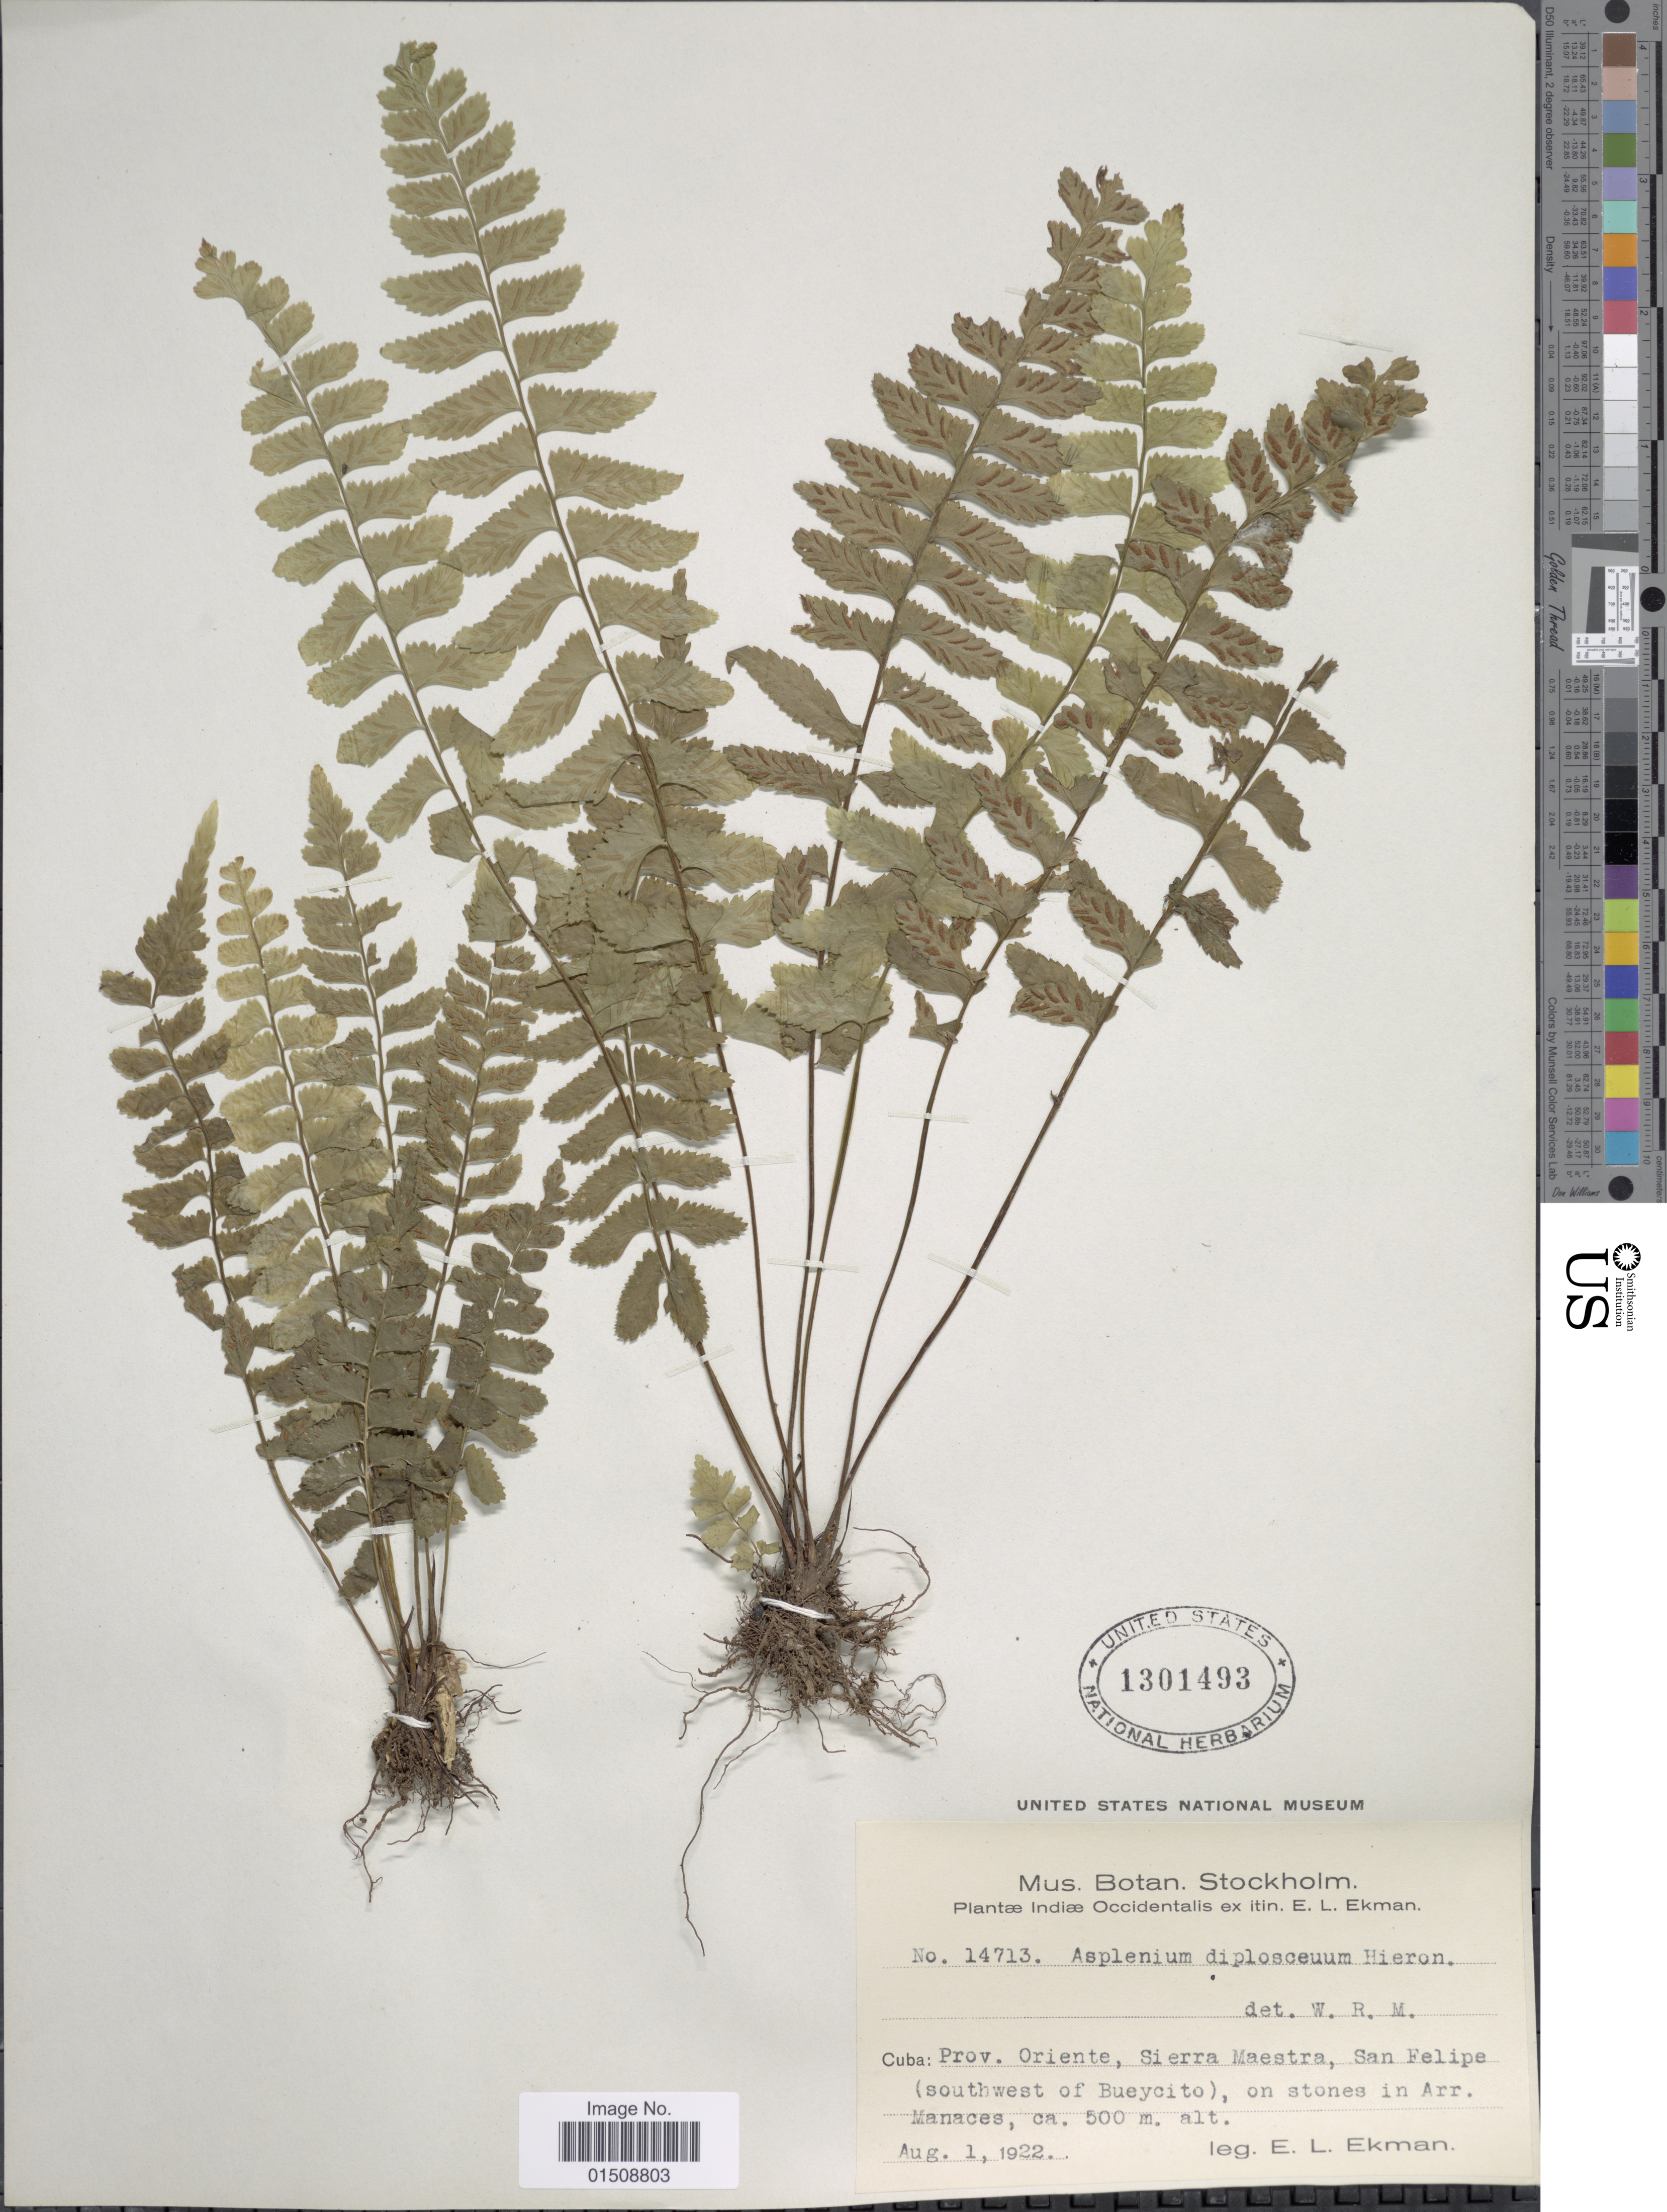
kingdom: Plantae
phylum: Tracheophyta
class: Polypodiopsida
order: Polypodiales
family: Aspleniaceae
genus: Asplenium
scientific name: Asplenium diplosceuum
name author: Hieron.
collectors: E. L. Ekman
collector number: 14713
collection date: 1922-08-01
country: Cuba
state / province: Oriente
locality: Sierra Maestra, San felipe (southwest of Bueycito), on stones in Arr. Manaces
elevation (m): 500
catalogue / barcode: US 1301493